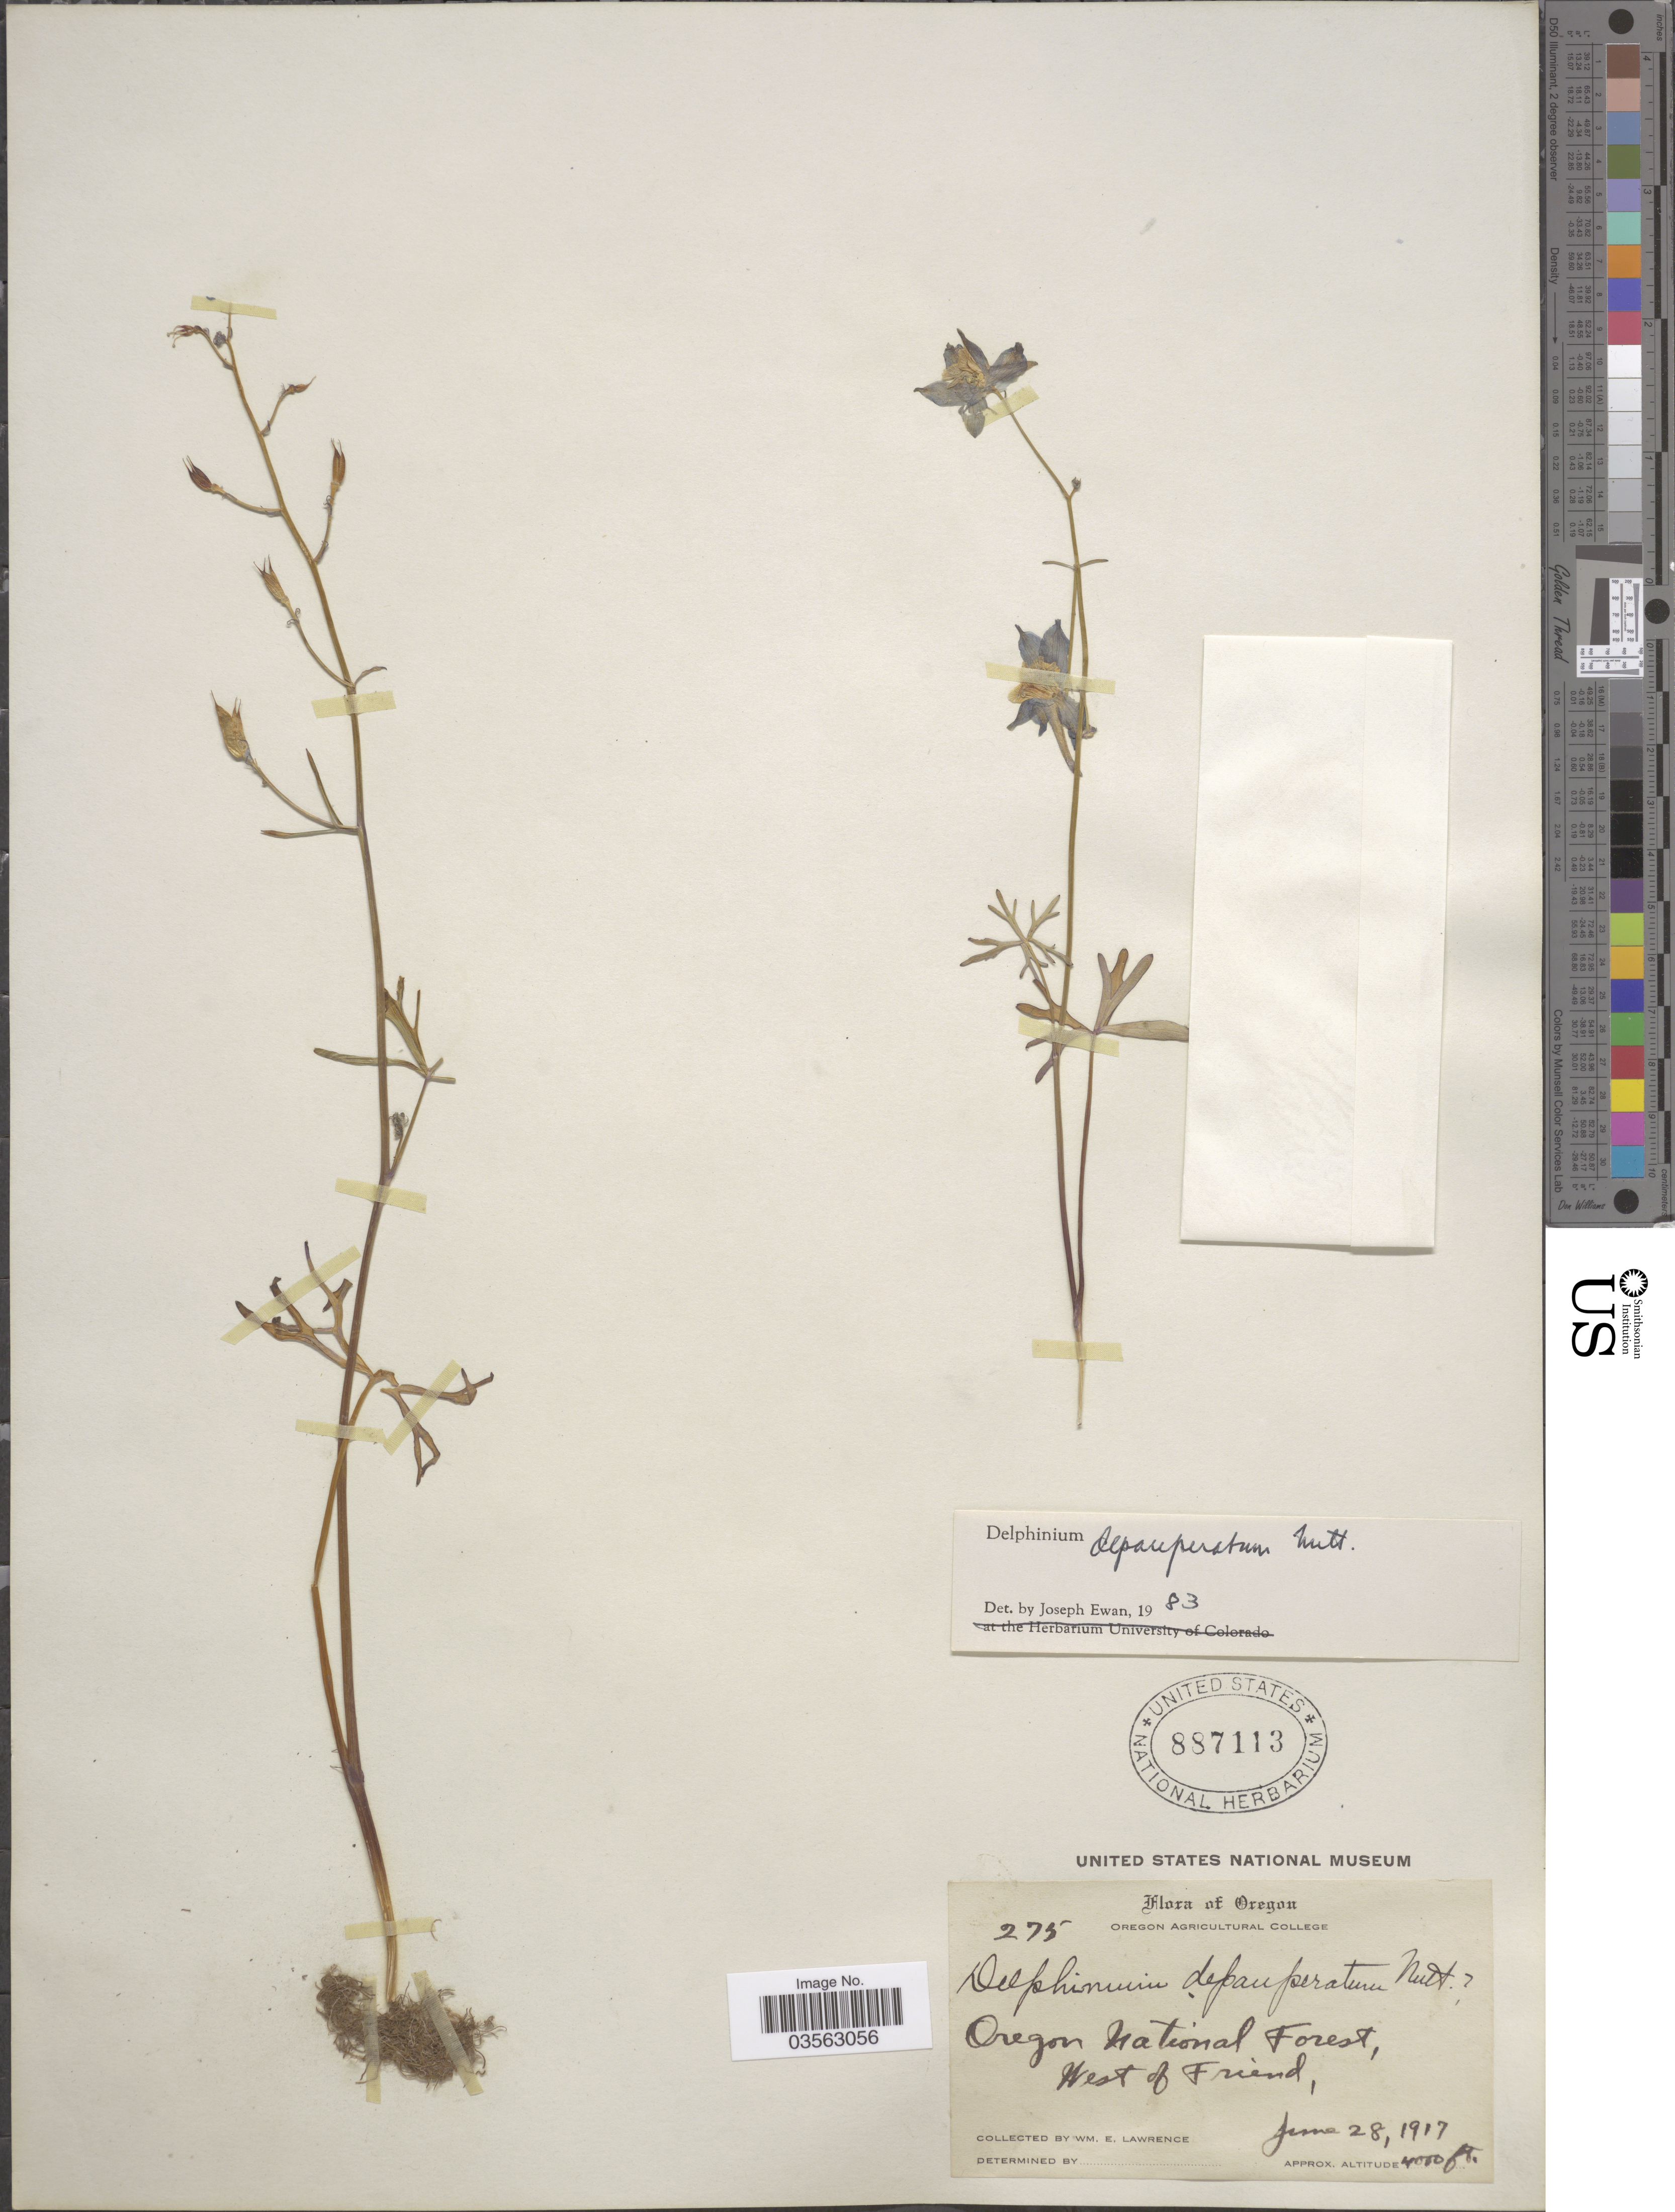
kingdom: Plantae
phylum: Tracheophyta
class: Magnoliopsida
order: Ranunculales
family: Ranunculaceae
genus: Delphinium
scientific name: Delphinium depauperatum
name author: Nutt.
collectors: W. Lawrence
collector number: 275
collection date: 1917-06-28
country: United States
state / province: Oregon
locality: Oregon National Forest, West of Friend.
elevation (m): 1219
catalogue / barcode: US 887113